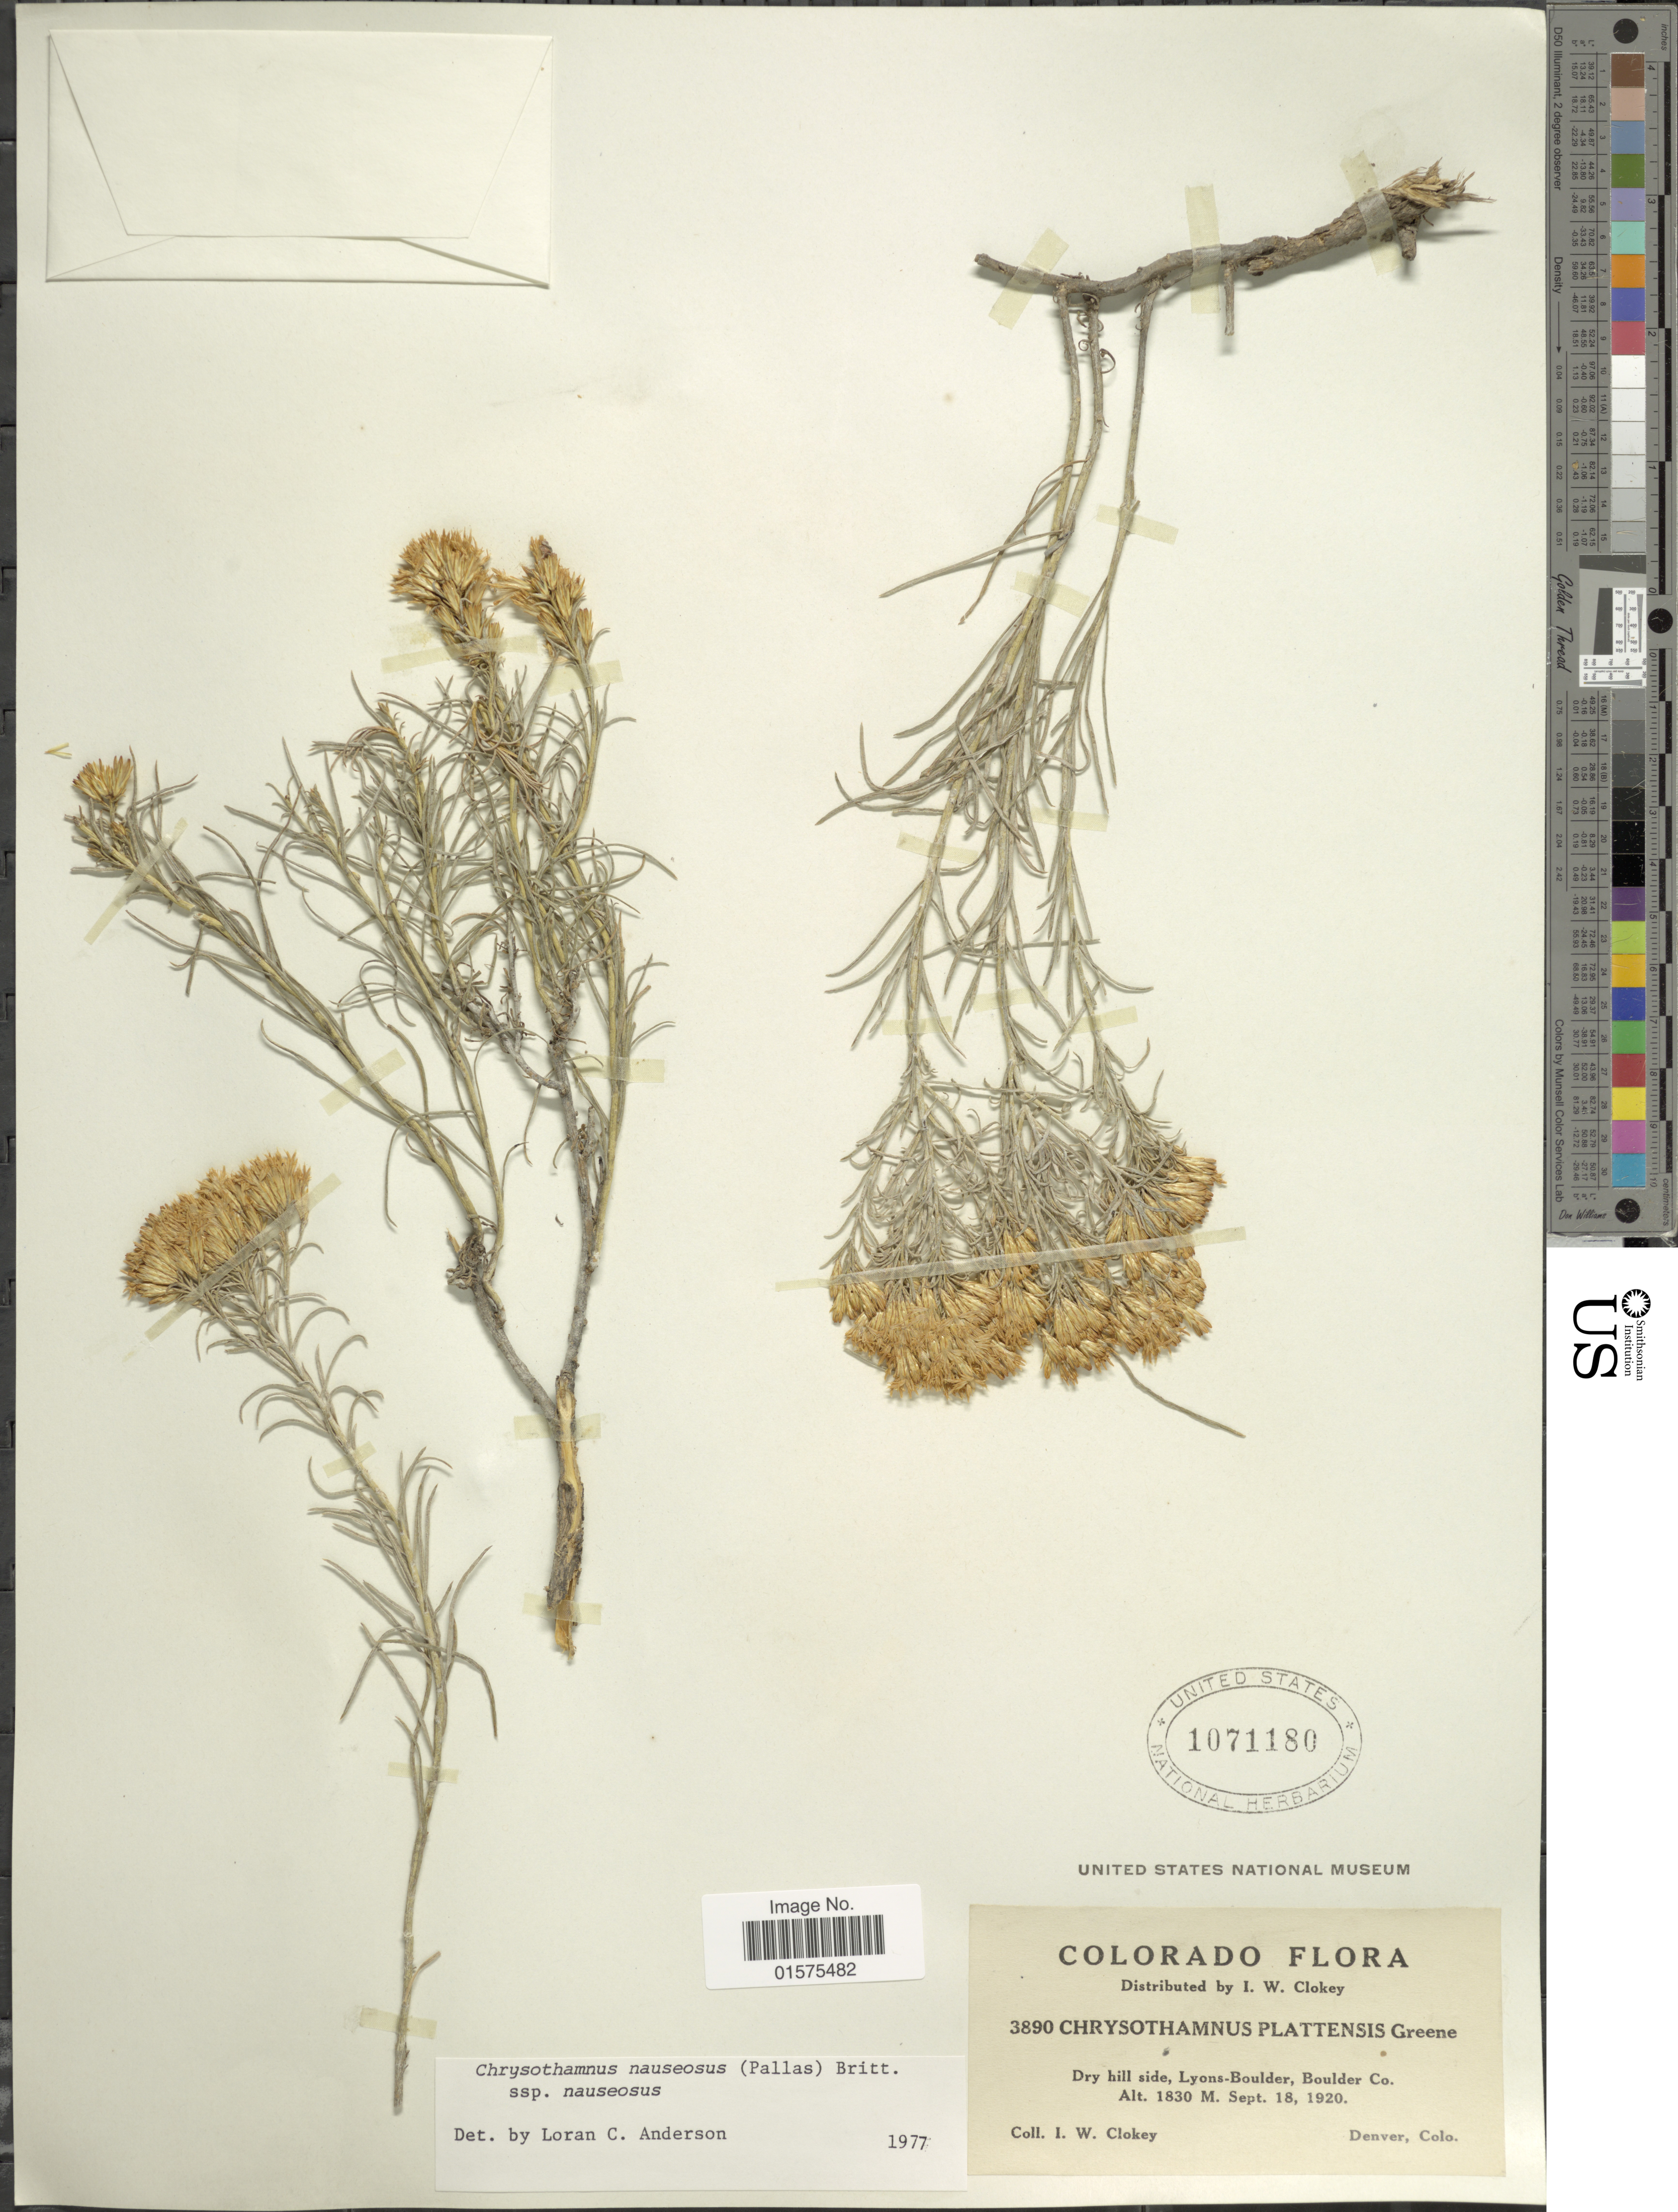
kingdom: Plantae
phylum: Tracheophyta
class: Magnoliopsida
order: Asterales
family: Asteraceae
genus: Ericameria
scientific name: Ericameria nauseosa var. nauseosa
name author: (Pall. ex Pursh) G.L. Nesom & G.I. Baird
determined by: Urbatsch, Lowell E., Curator (LSU), Louisiana State University (UNITED STATES)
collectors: I. W. Clokey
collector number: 3890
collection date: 1920-09-18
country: United States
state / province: Colorado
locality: Lyons-Boulder, Boulder Co.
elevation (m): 1830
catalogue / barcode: US 1071180